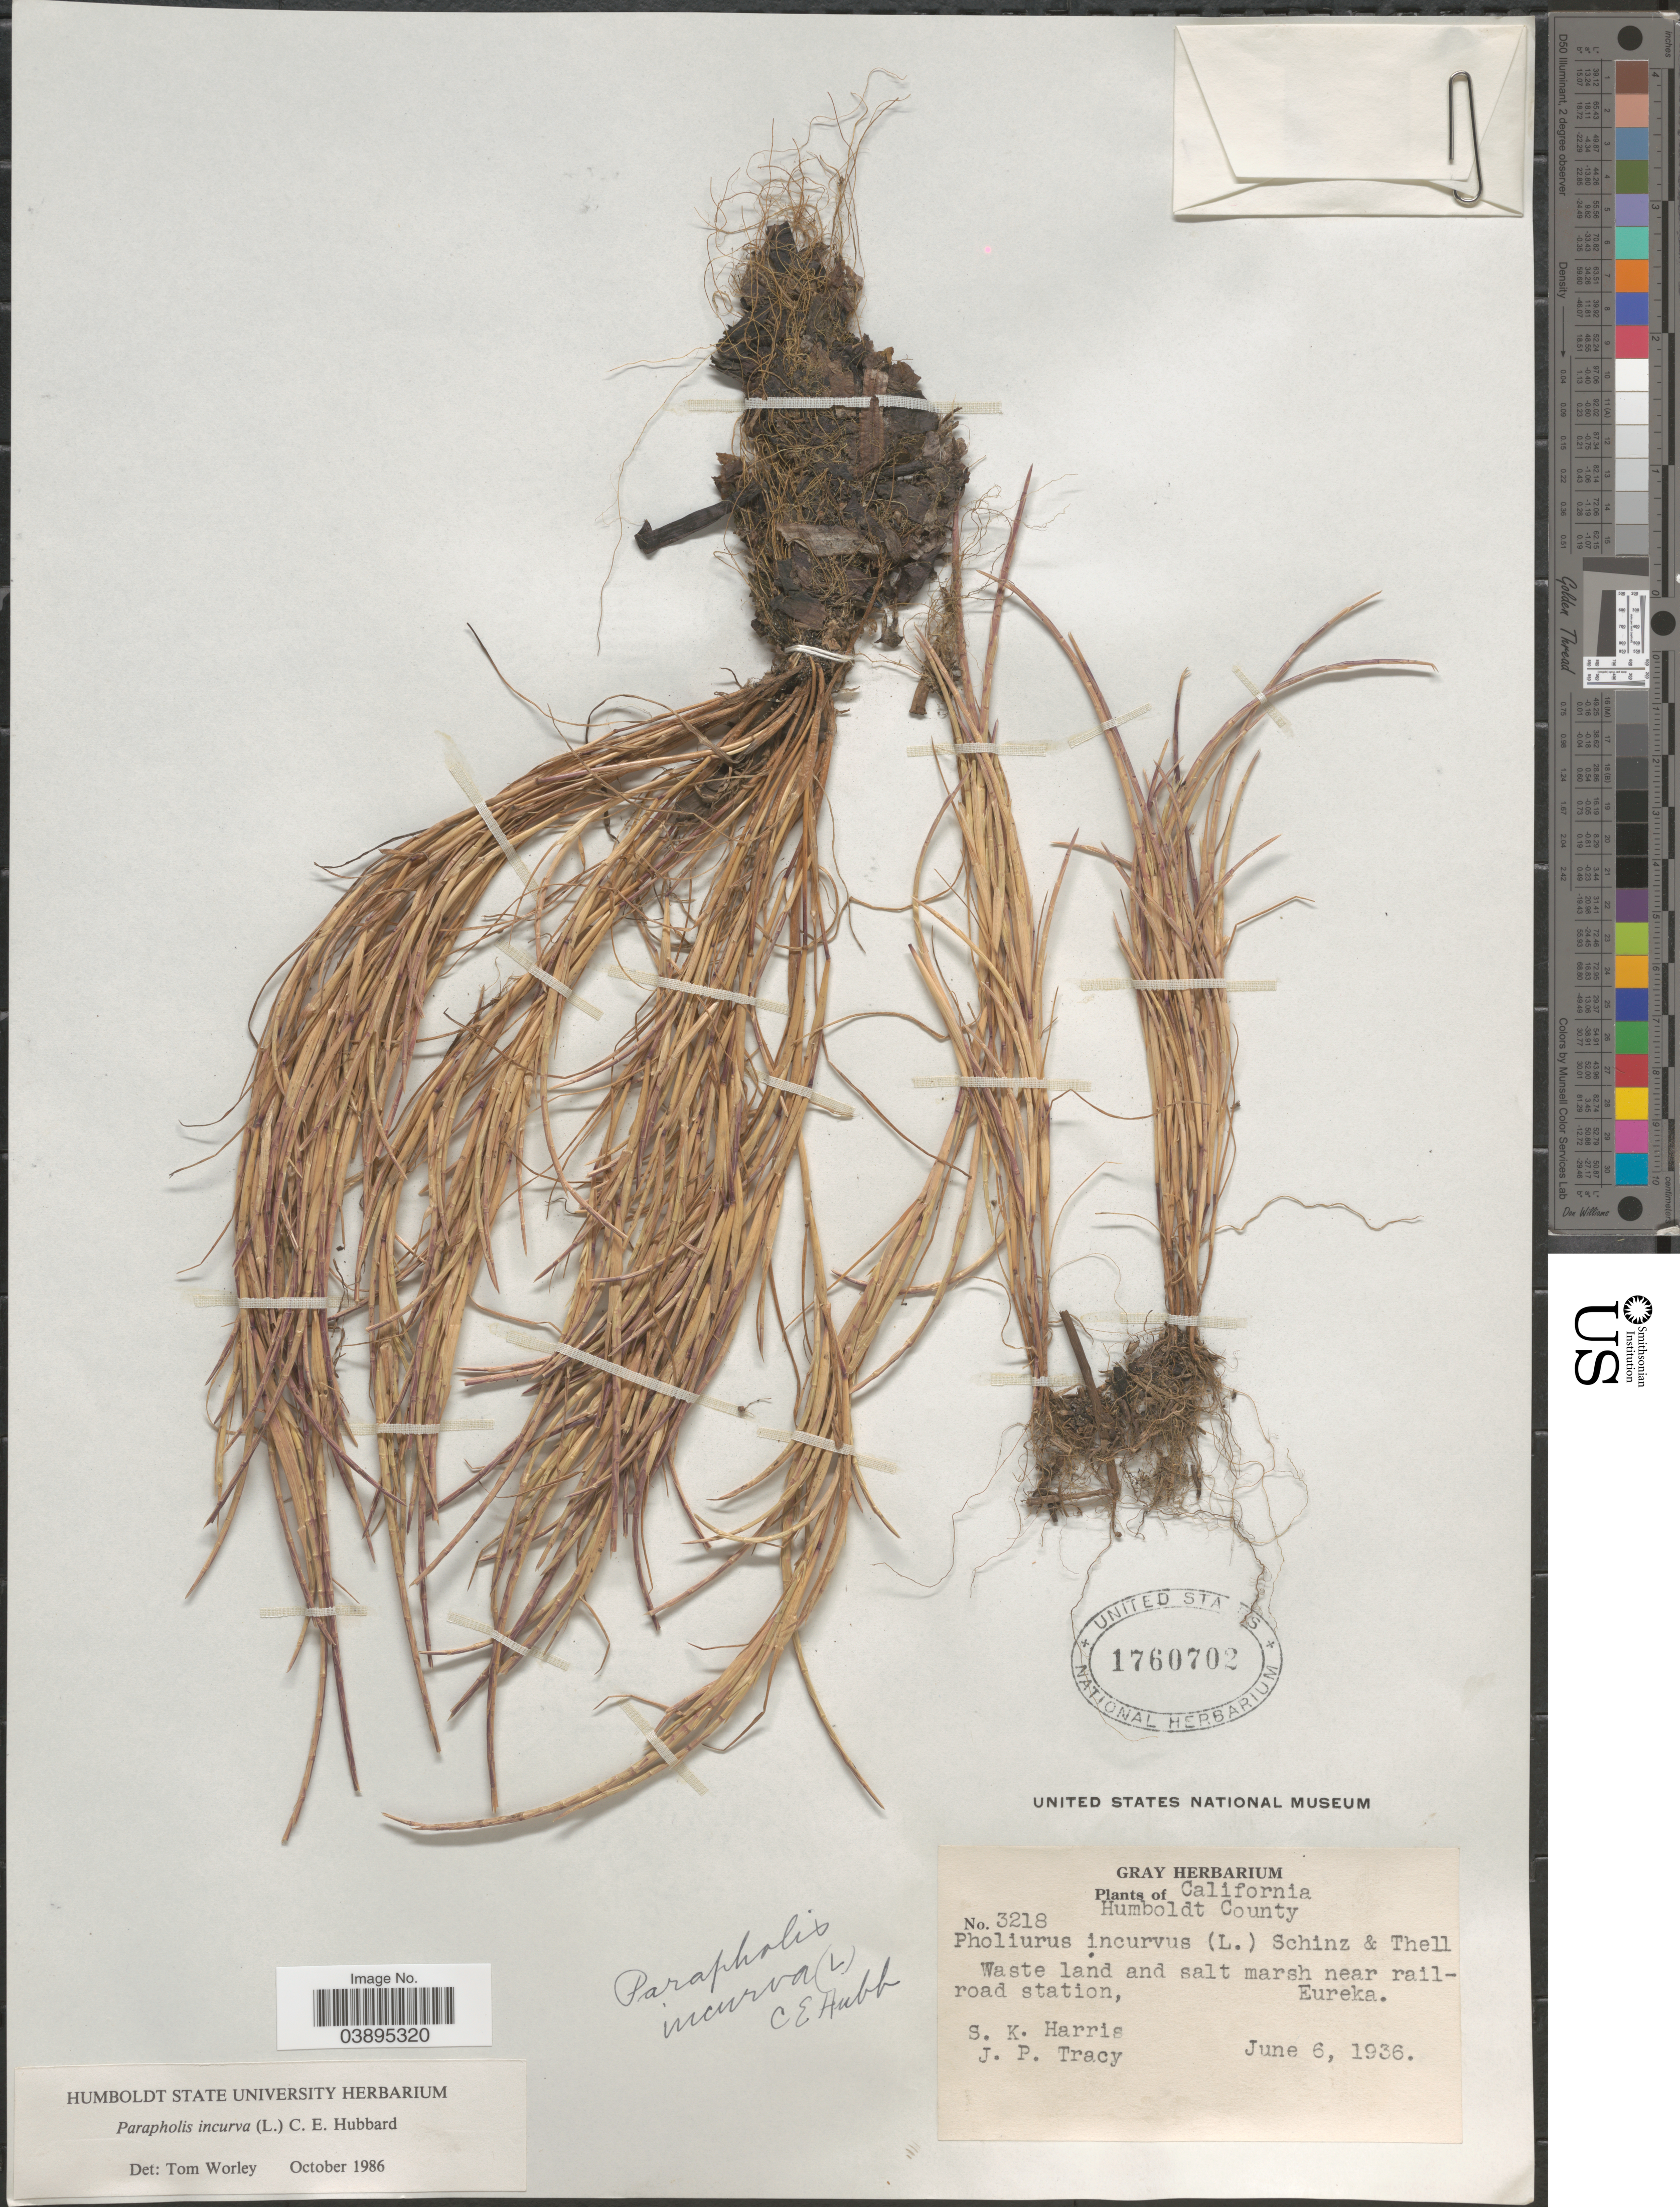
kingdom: Plantae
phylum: Tracheophyta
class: Liliopsida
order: Poales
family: Poaceae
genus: Parapholis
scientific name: Parapholis incurva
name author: (L.) C.E. Hubb.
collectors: S. K. Harris & J. Tracy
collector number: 3218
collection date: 1936-06-06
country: United States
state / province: California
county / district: Humboldt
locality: Humboldt County. Near railroad station, Eureka.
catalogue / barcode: US 1760702